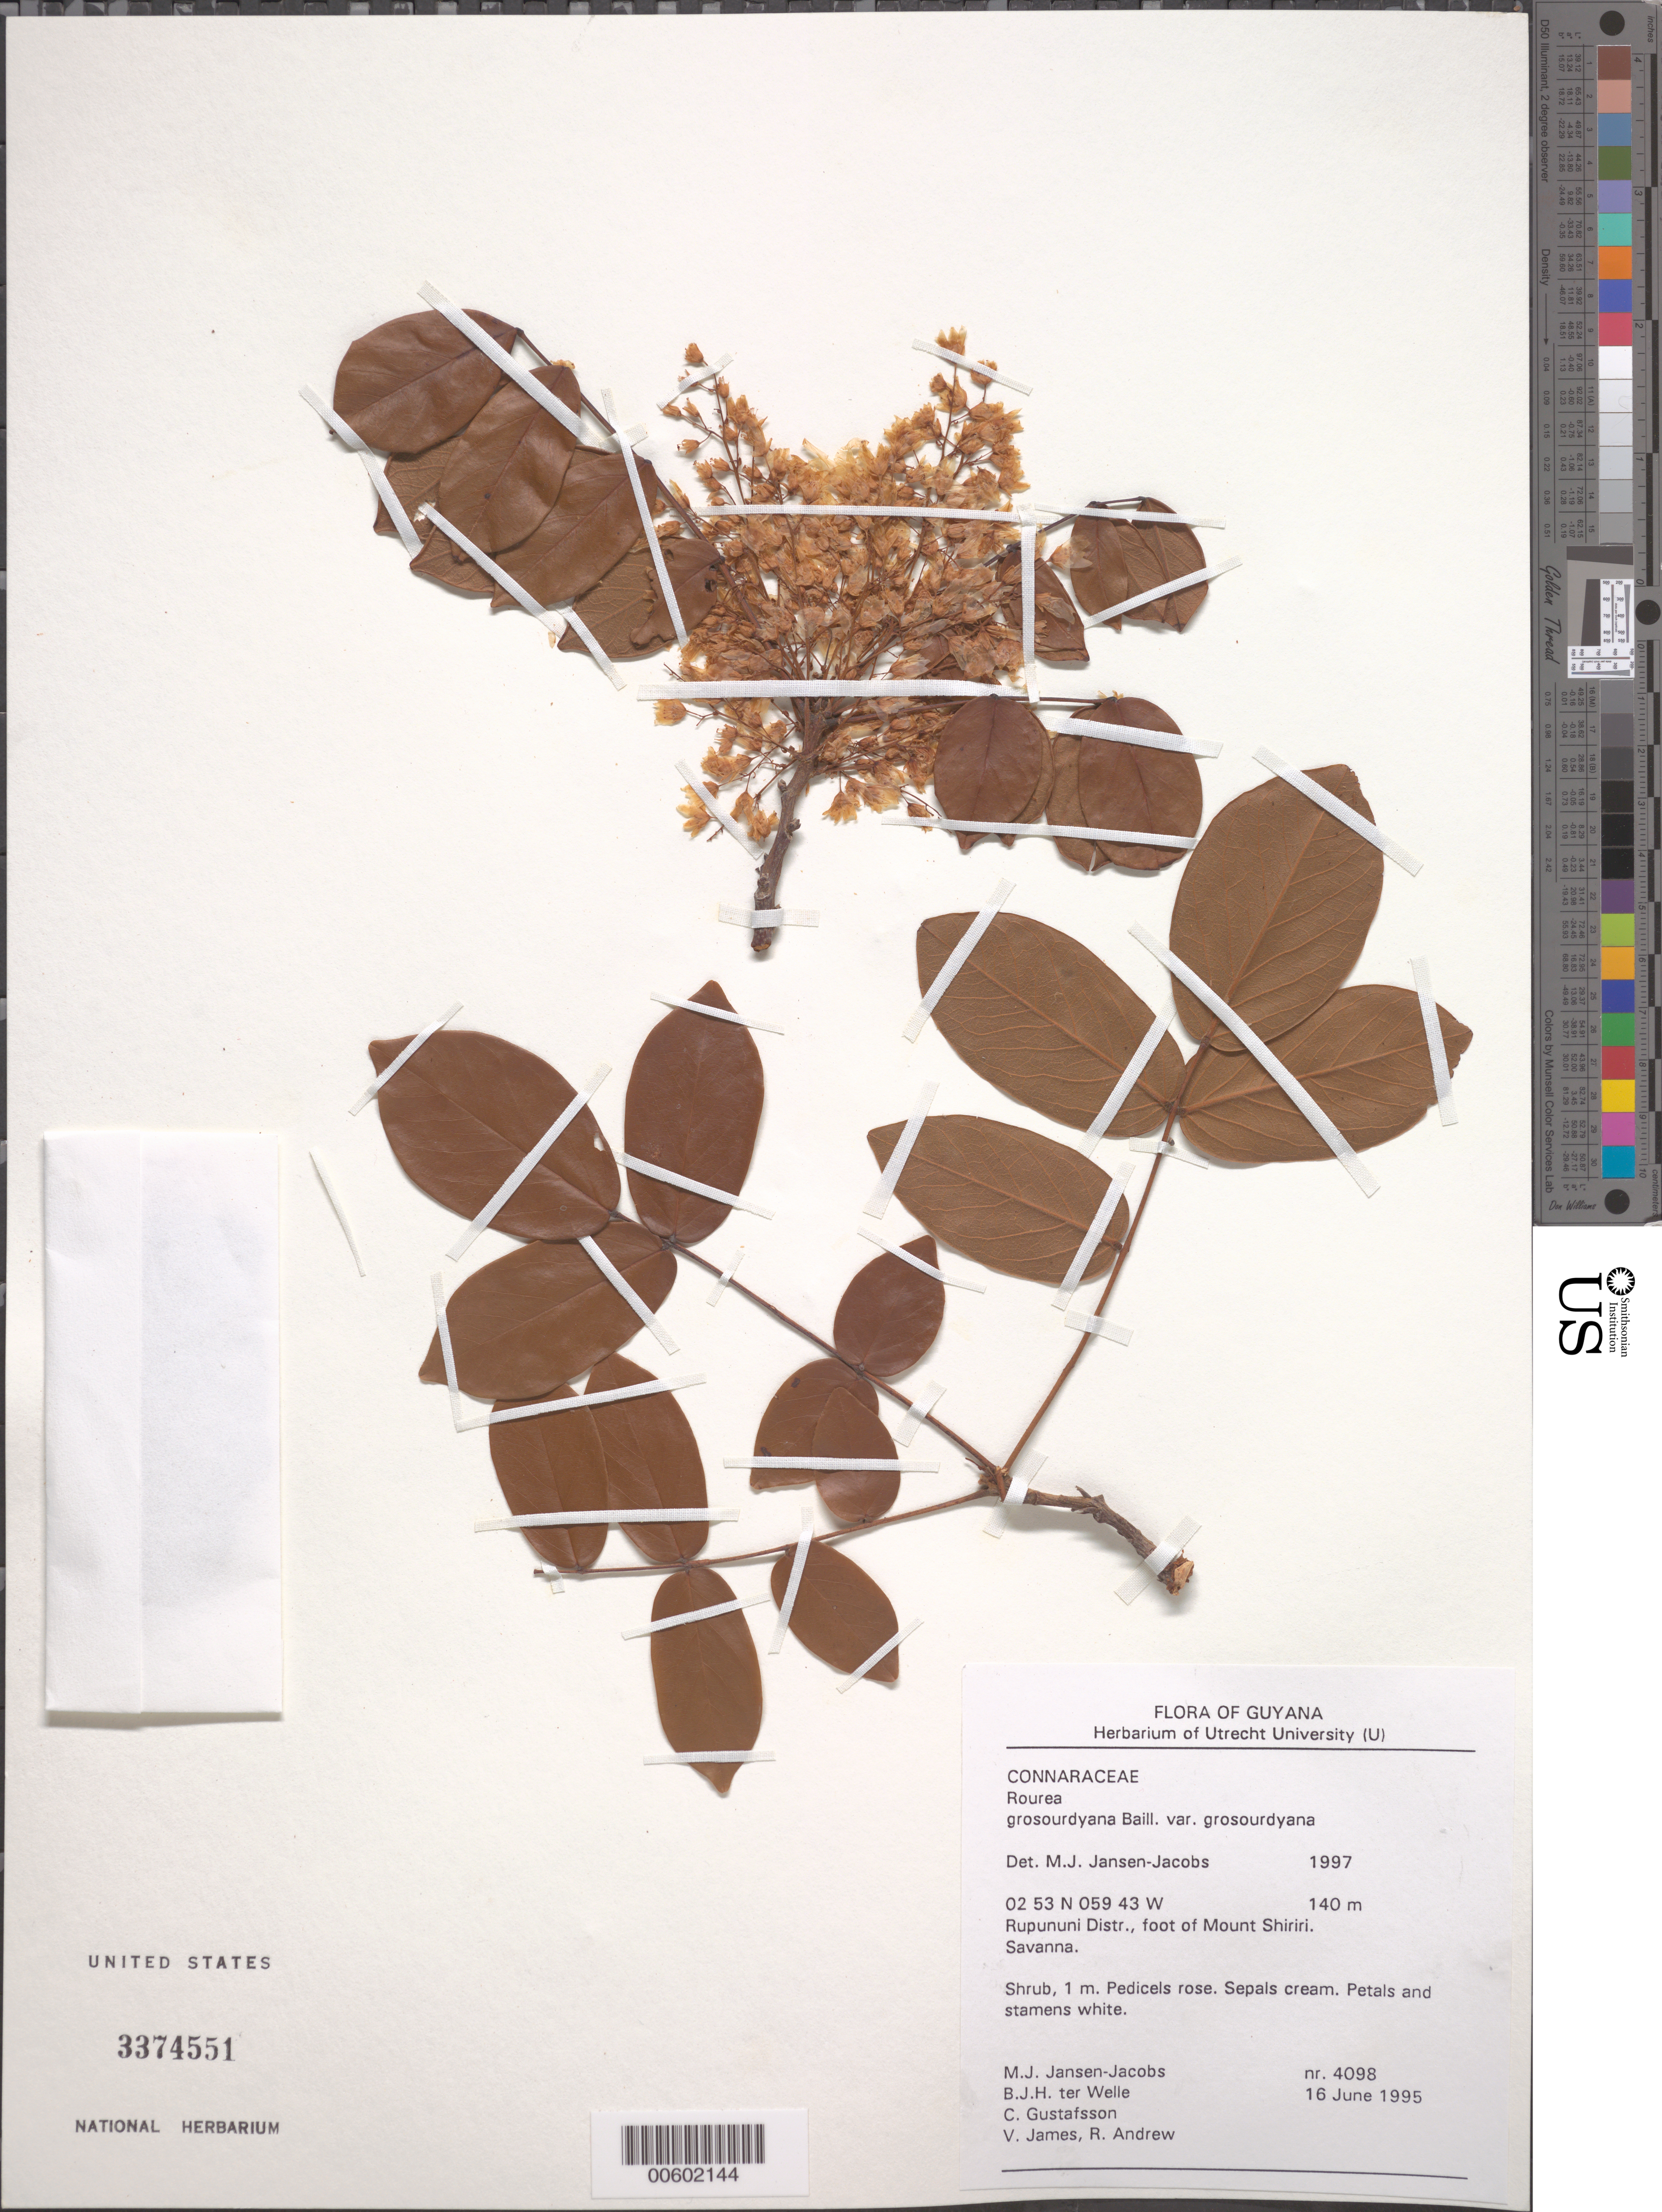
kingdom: Plantae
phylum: Tracheophyta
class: Magnoliopsida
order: Oxalidales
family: Connaraceae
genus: Rourea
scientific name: Rourea grosourdyana var. grosourdyana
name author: Baill.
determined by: Jansen-Jacobs, M. J., (U), Nationaal Herbarium Nederland, Utrecht University branch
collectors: M. J. Jansen-Jacobs, B. Welle, C. G. Gustafsson, V. James & R. Andrew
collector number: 4098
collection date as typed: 16-Jun-95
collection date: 1995-06-16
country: Guyana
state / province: U. Takutu-U. Essequibo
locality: Mount Shiriri, at foot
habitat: Savanna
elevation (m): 140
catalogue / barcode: US 3374551